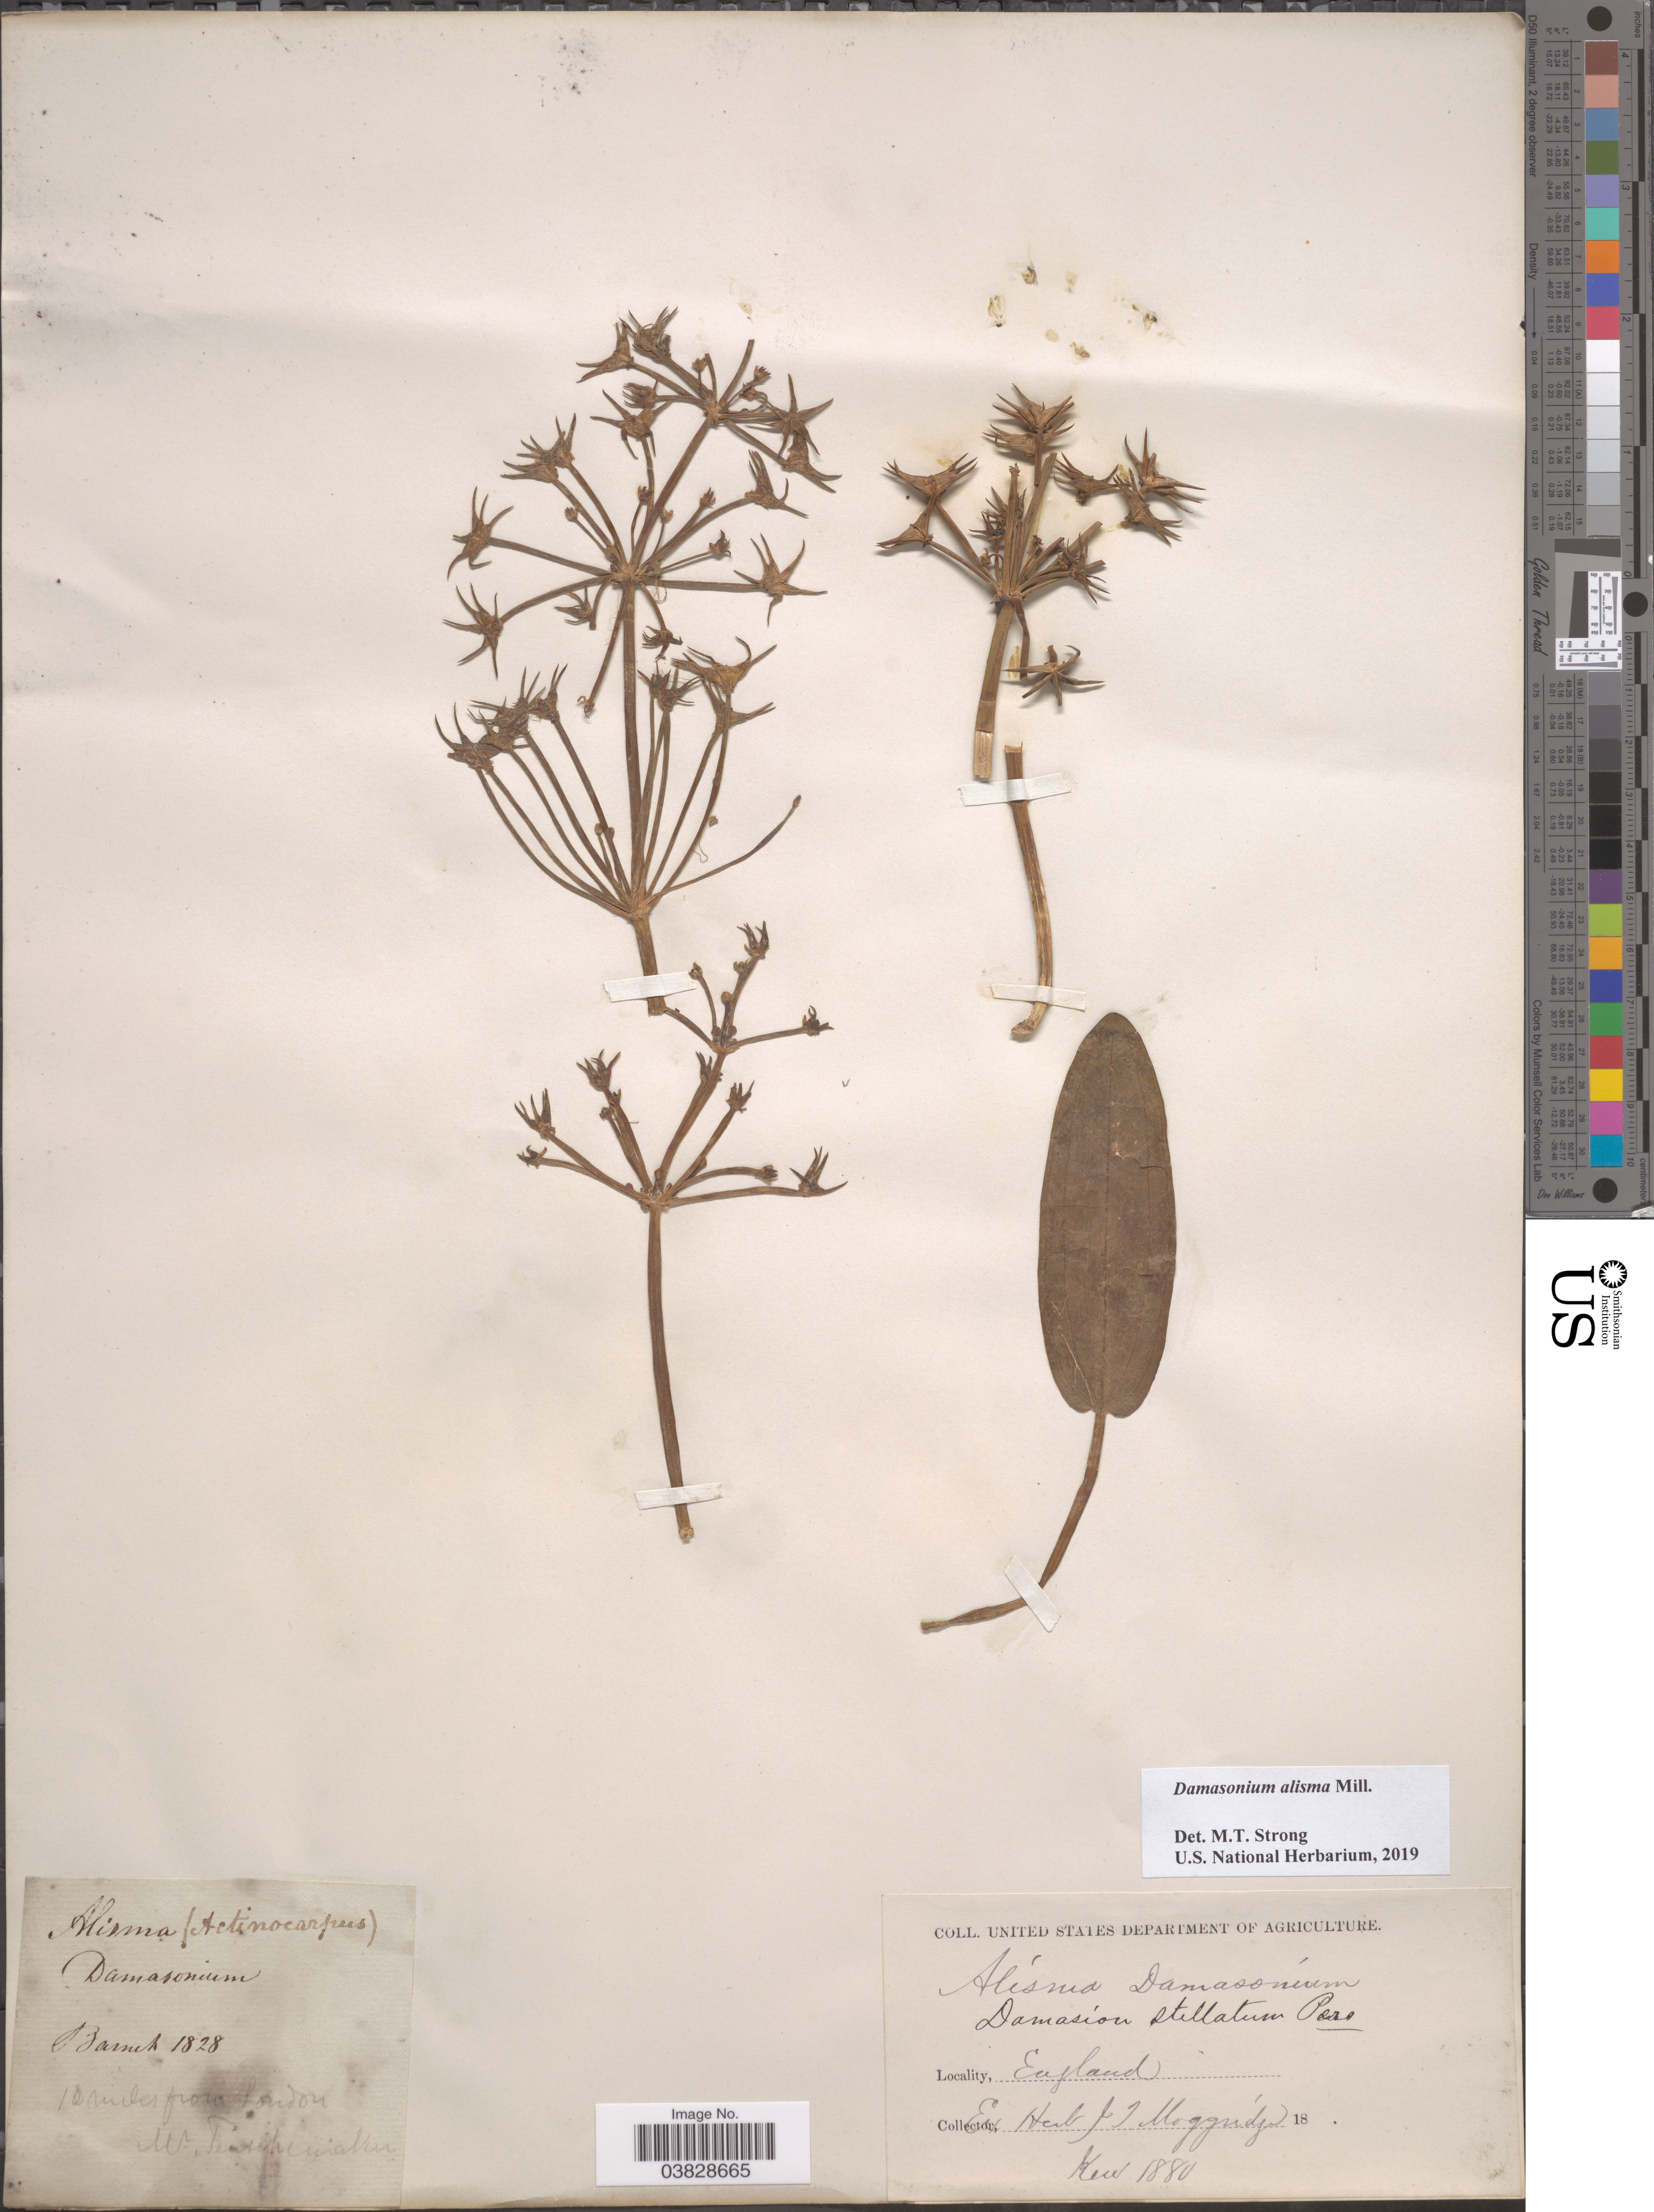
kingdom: Plantae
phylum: Tracheophyta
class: Liliopsida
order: Alismatales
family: Alismataceae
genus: Damasonium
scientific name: Damasonium alisma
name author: Mill.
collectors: ex herb. J.T. Moggridge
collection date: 1828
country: United Kingdom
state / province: England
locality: Barnet. 10 miles from London.